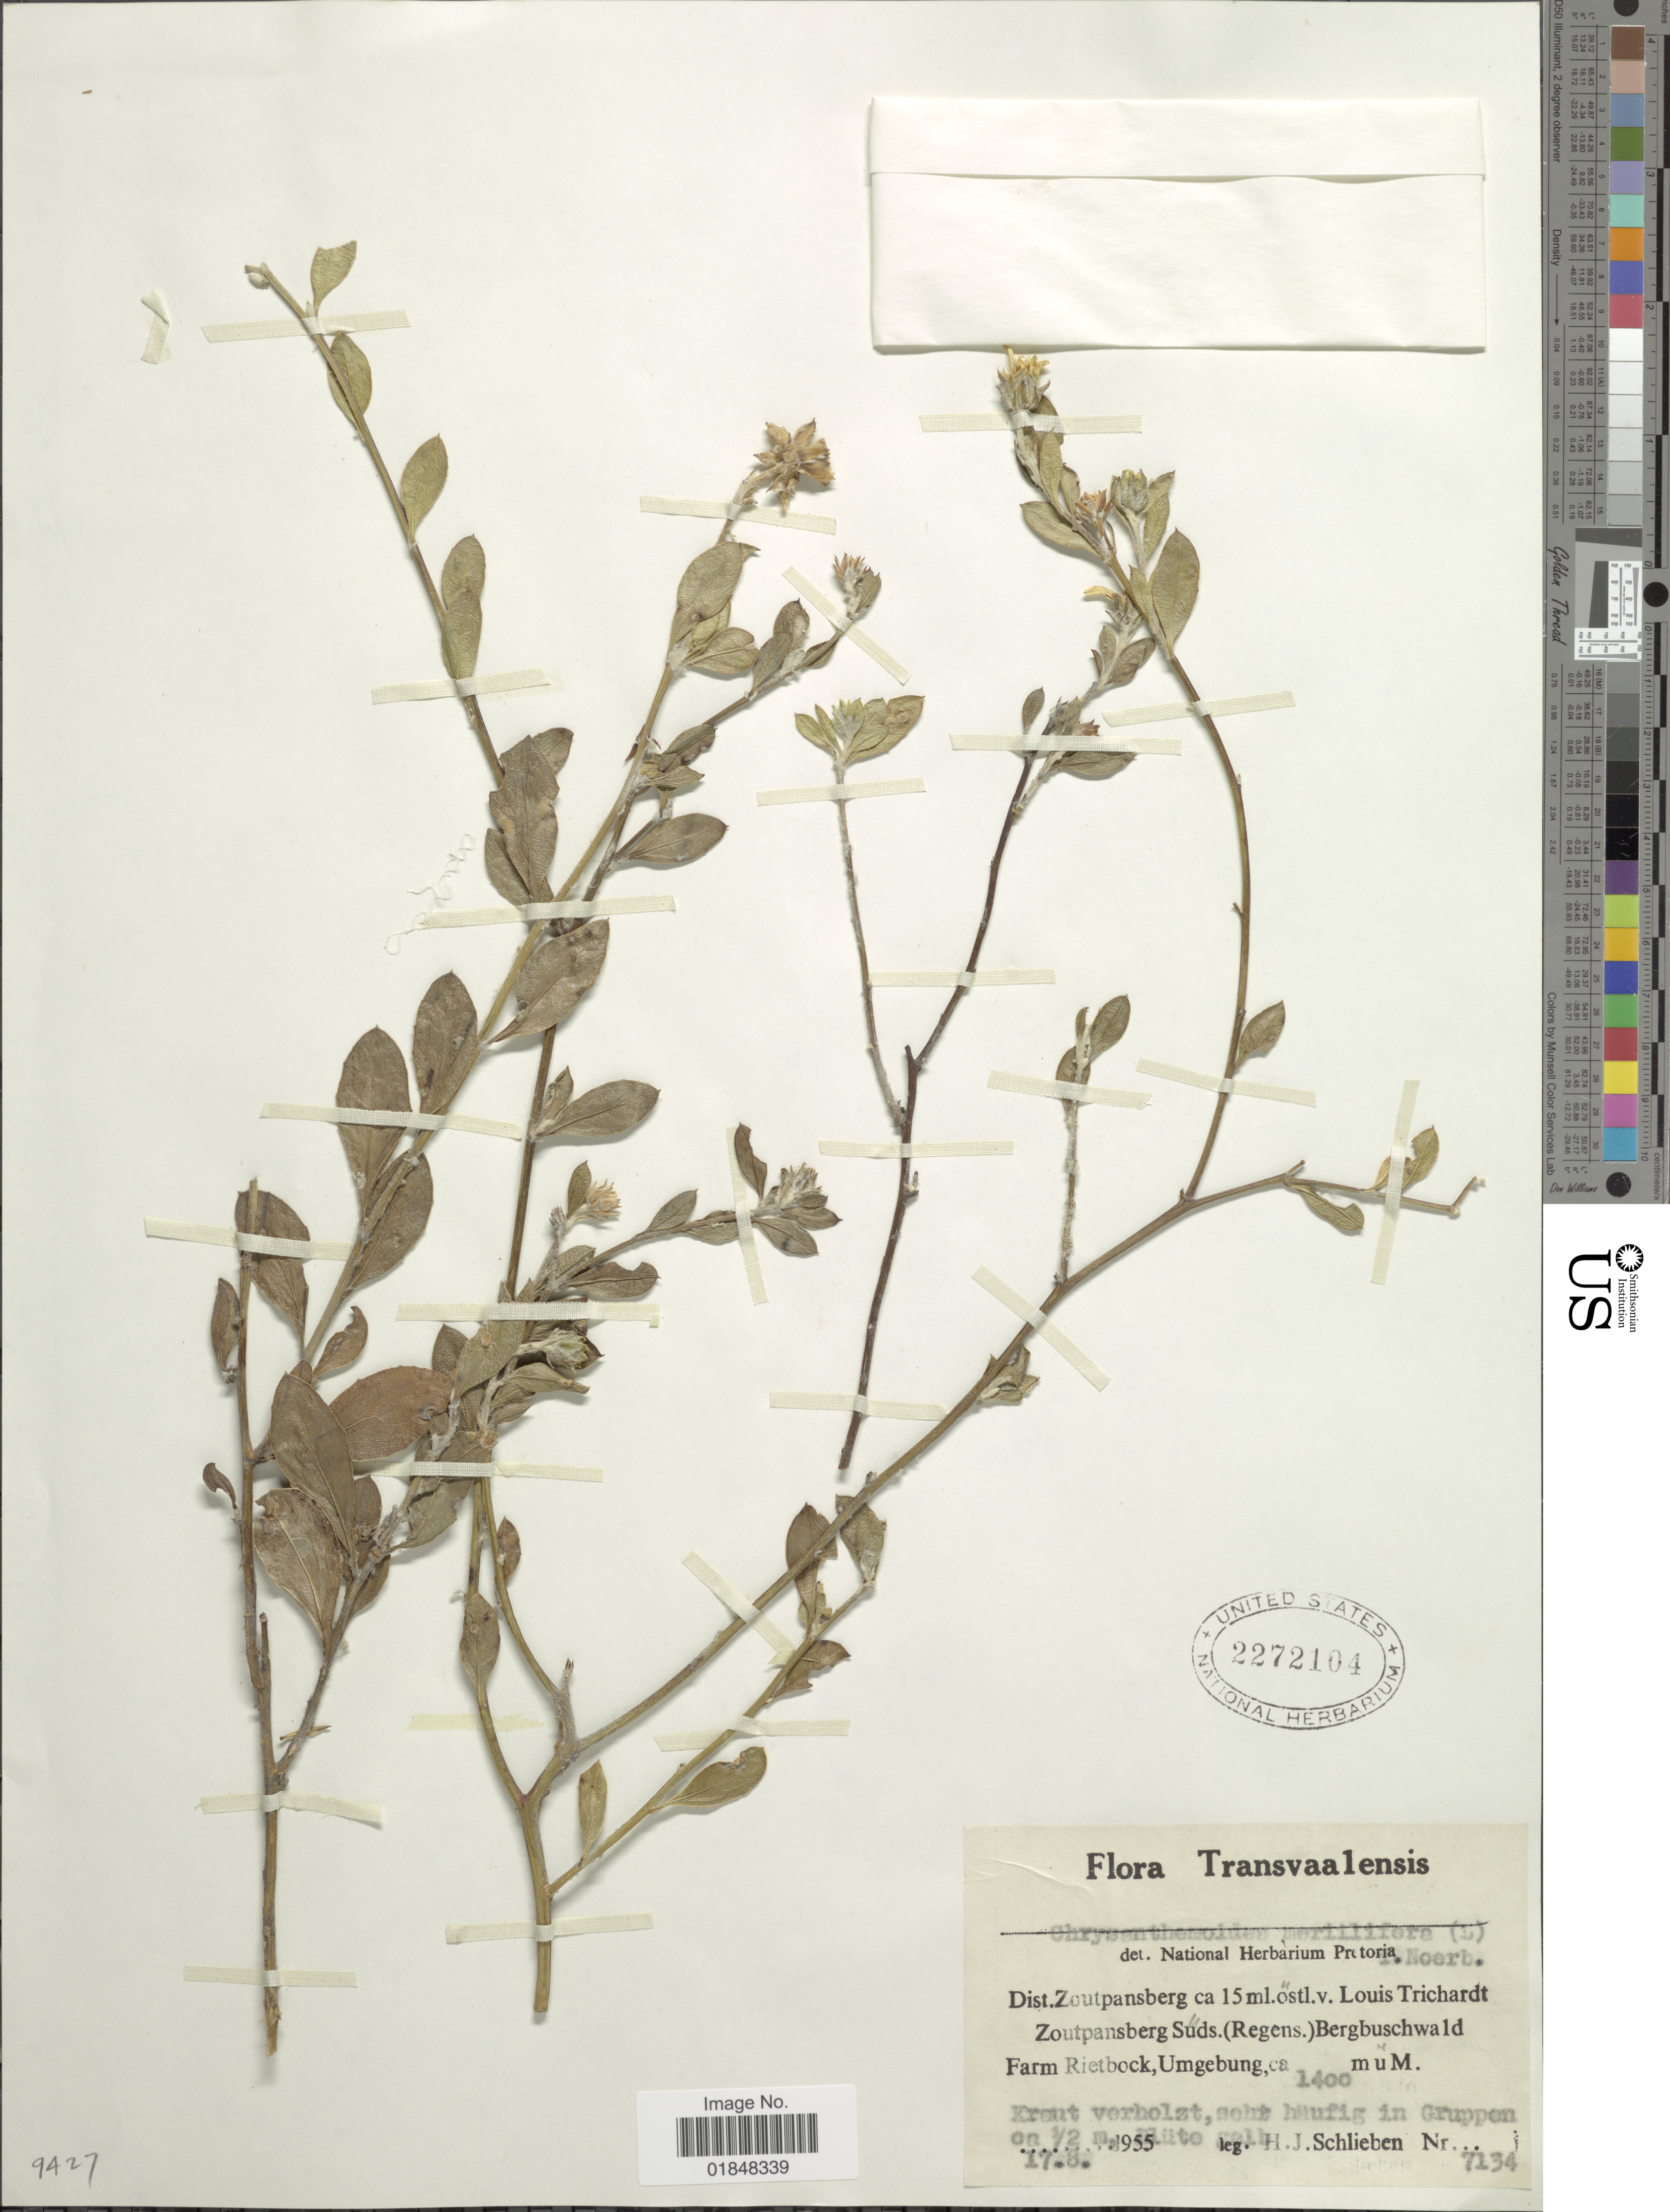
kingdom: Plantae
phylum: Tracheophyta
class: Magnoliopsida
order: Asterales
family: Asteraceae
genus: Chrysanthemoides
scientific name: Chrysanthemoides monilifera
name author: (L.) Norl.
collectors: H. J. Schlieben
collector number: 7134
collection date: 1955-08-17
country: South Africa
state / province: Limpopo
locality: Transvaalensis. Dist. Zoutpansberg ca 15 ml. ostl. v. Louis Trichardt Zoutpansberg Suds (regens) Bergbuschwald Farm Rietbock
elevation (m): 1400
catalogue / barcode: US 2272104